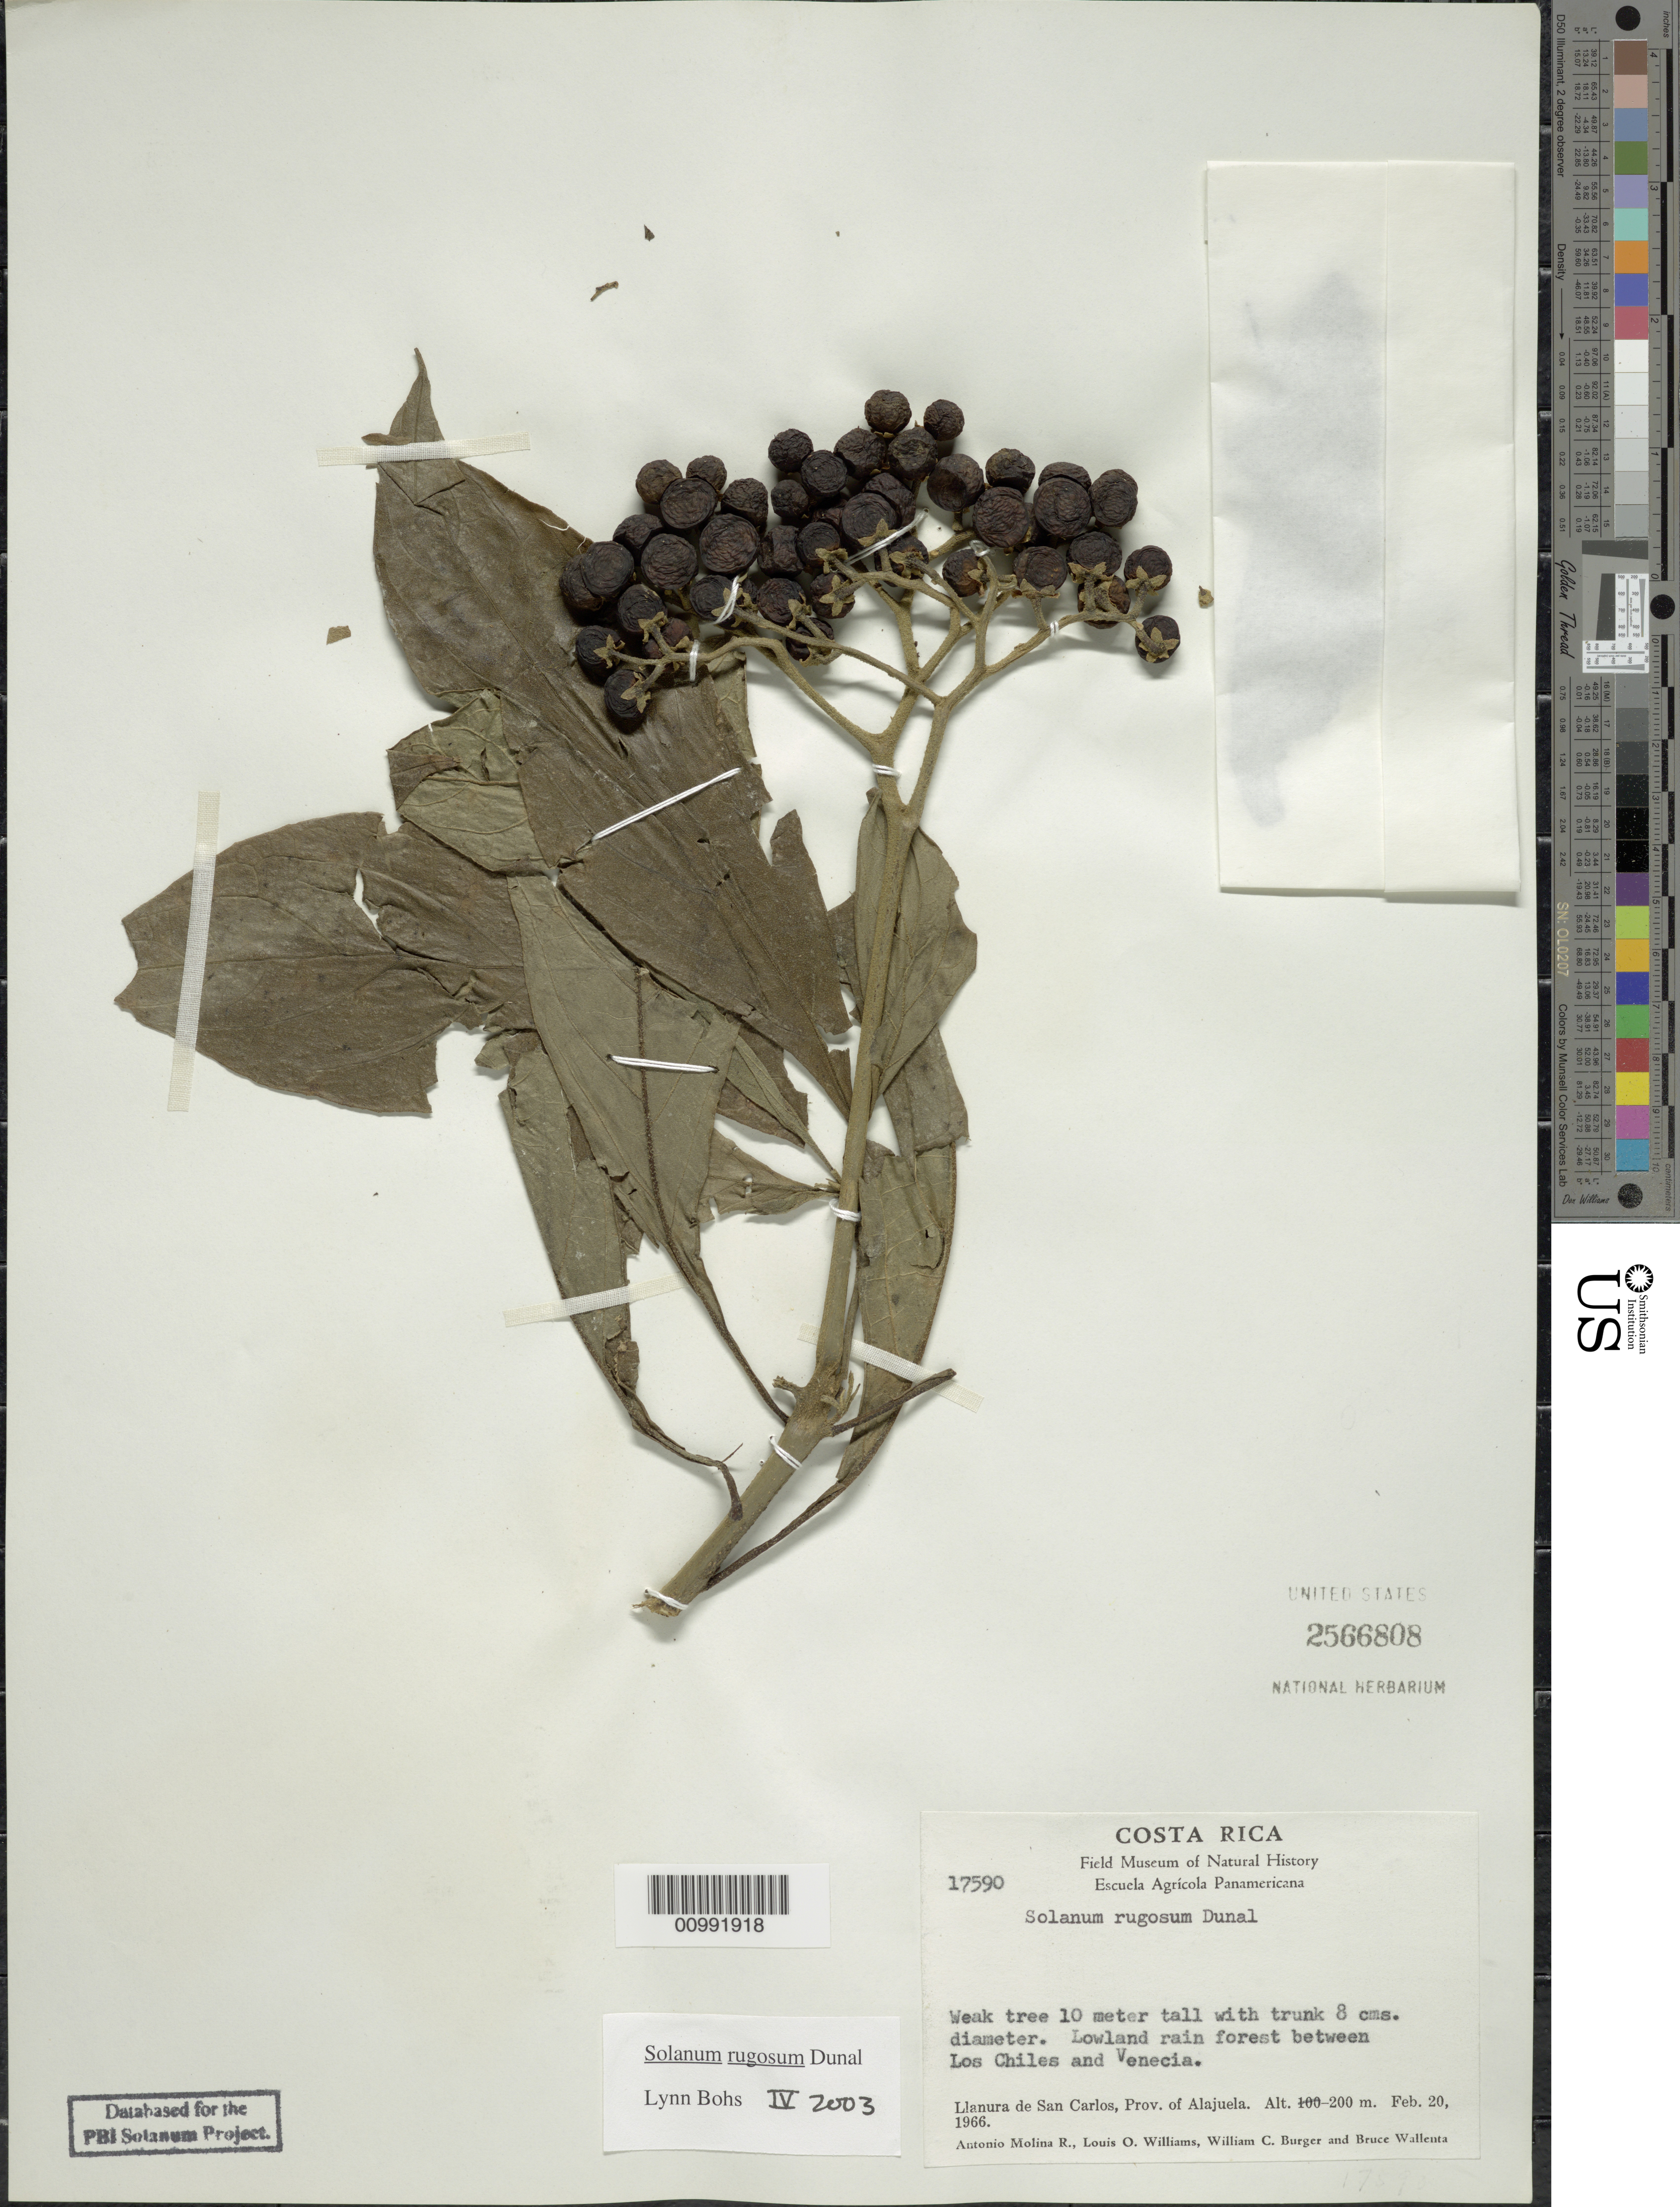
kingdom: Plantae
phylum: Tracheophyta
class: Magnoliopsida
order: Solanales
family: Solanaceae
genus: Solanum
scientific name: Solanum rugosum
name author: Dunal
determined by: Bohs, L. A.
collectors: A. R. Molina, L. O. Williams, W. Burger & B. Wallenta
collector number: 17590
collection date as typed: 20 Feb 1966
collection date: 1966-02-20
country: Costa Rica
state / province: Alajuela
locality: Llanura de San Carlos.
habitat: Lowland rainforest between Los Chiles and Venecia.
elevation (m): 100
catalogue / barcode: US 2566808